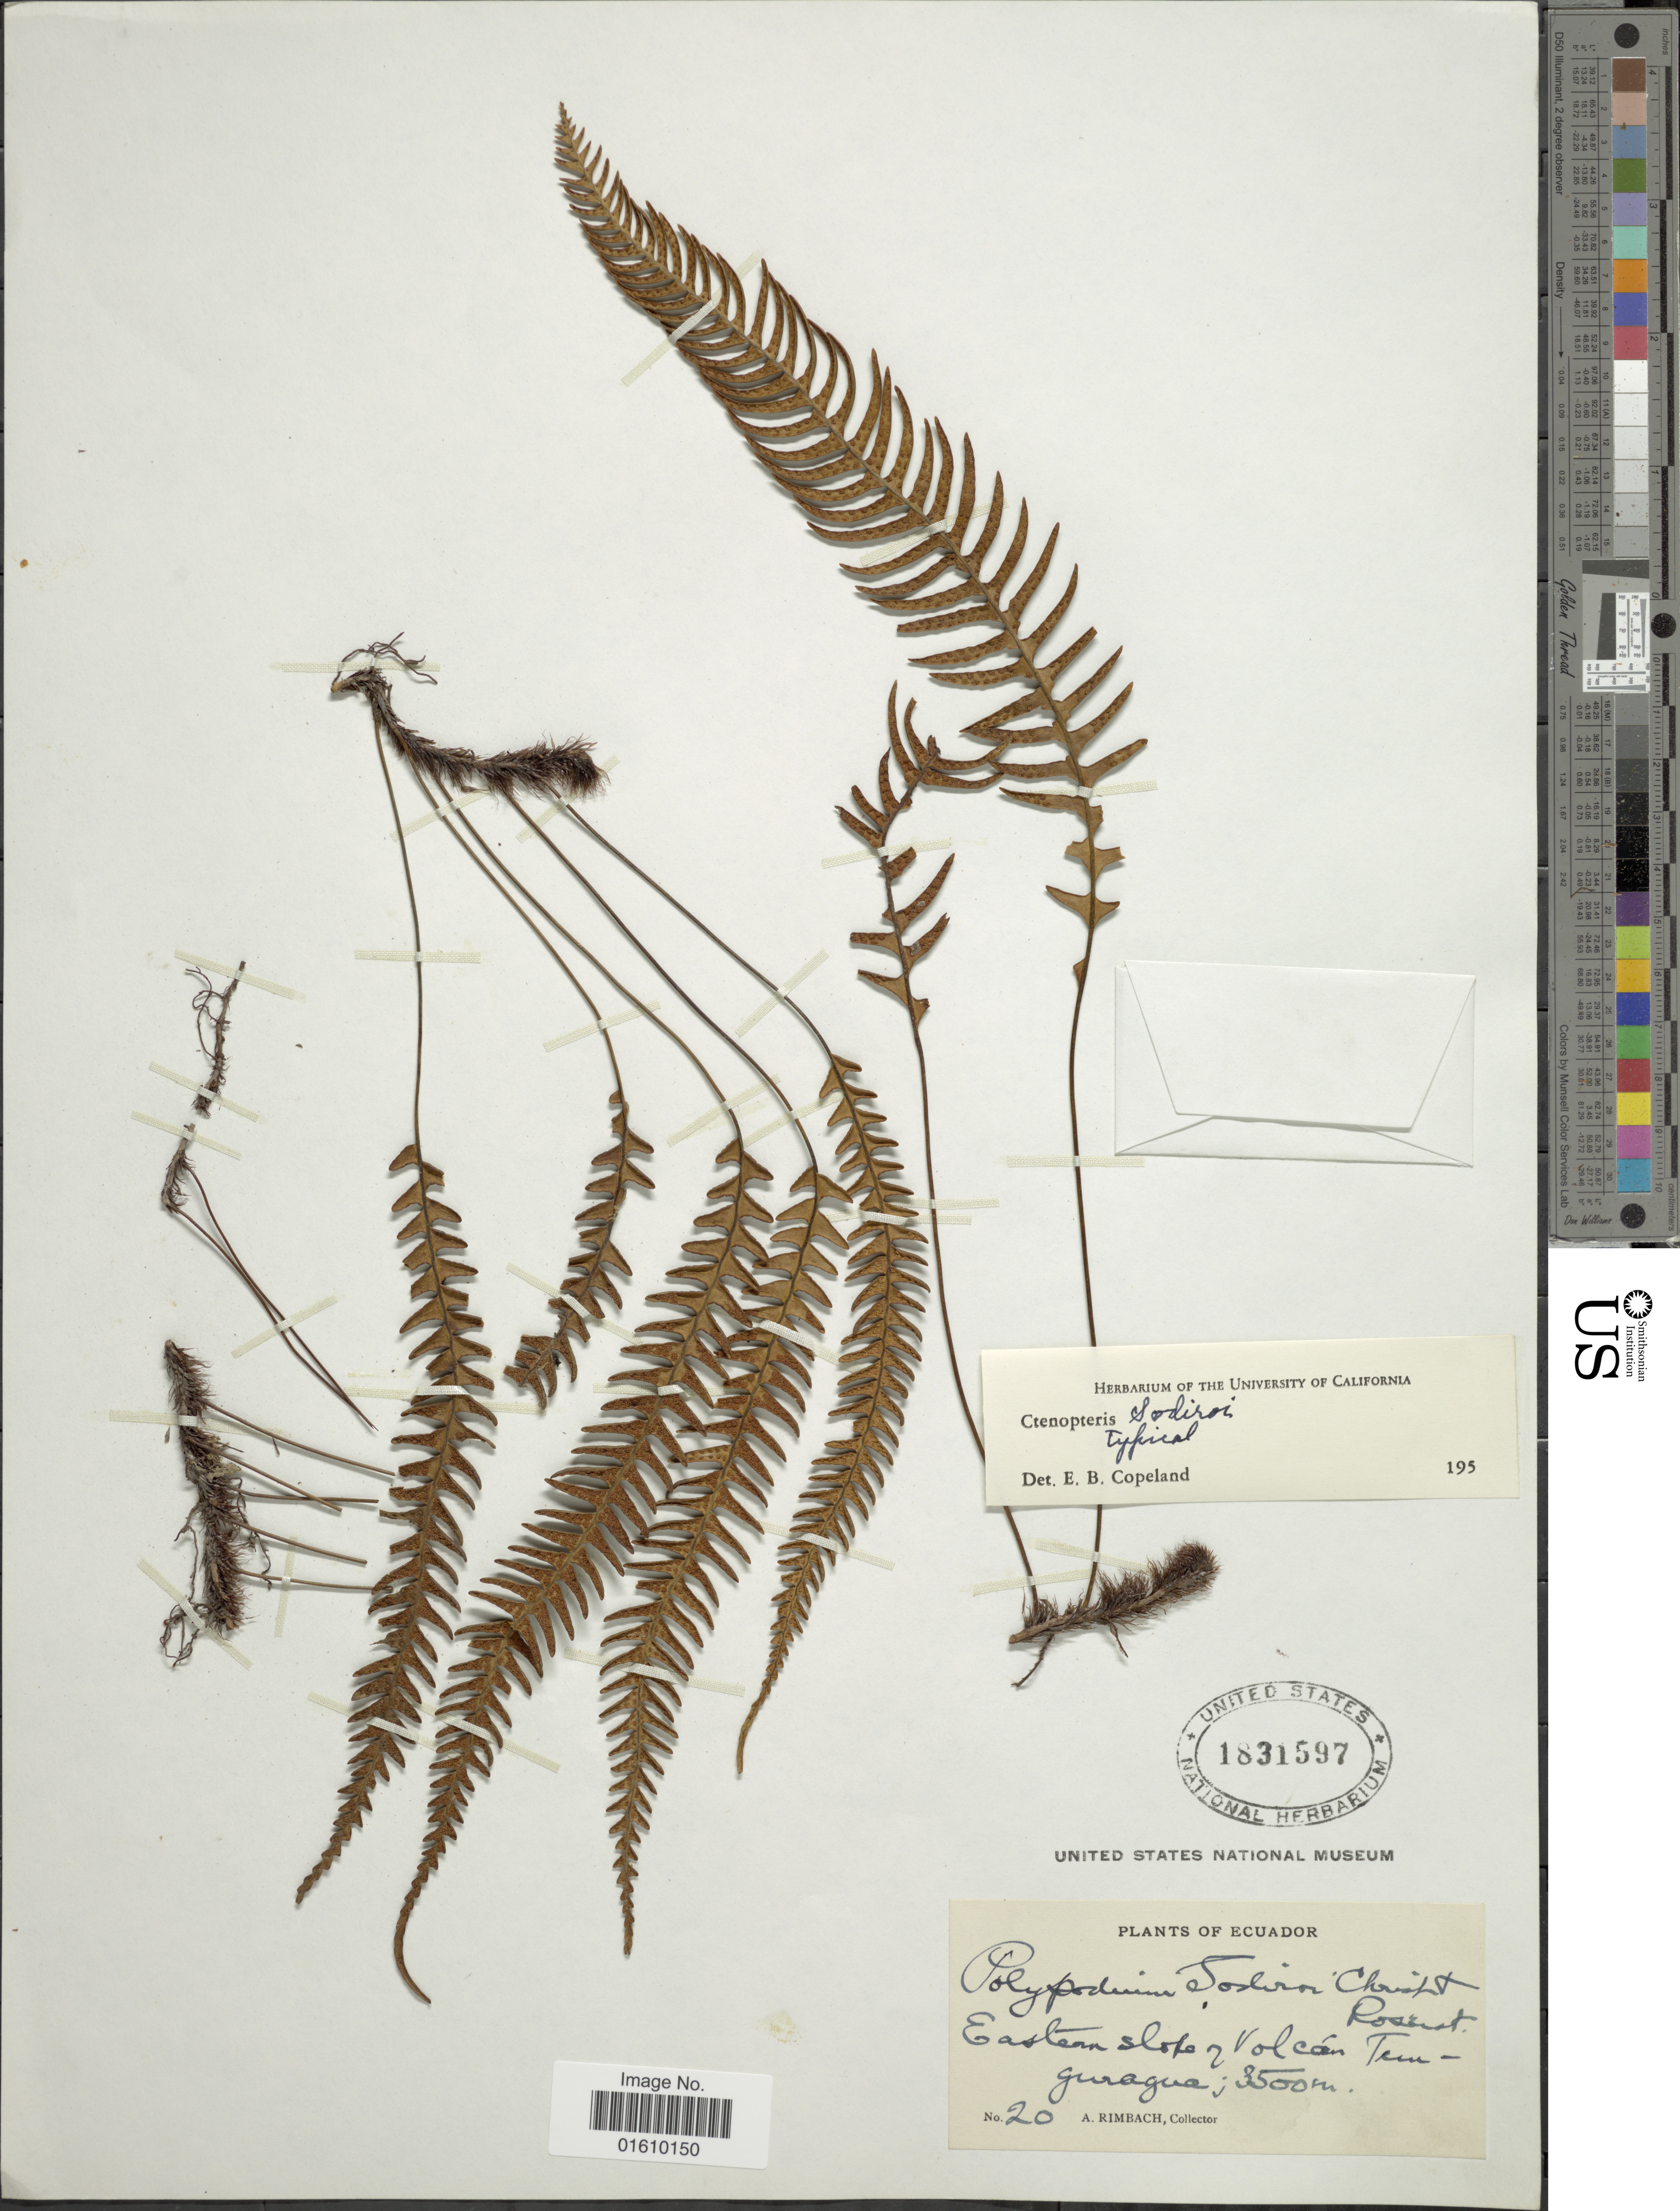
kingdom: Plantae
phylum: Tracheophyta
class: Polypodiopsida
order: Polypodiales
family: Polypodiaceae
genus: Melpomene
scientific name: Melpomene sodiroi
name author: (Christ & Rosenst.) A.R. Sm. & R.C. Moran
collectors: A. Rimbach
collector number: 20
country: Ecuador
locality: Eastern slope of Volcán Temguragua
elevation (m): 3500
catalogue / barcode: US 1831597